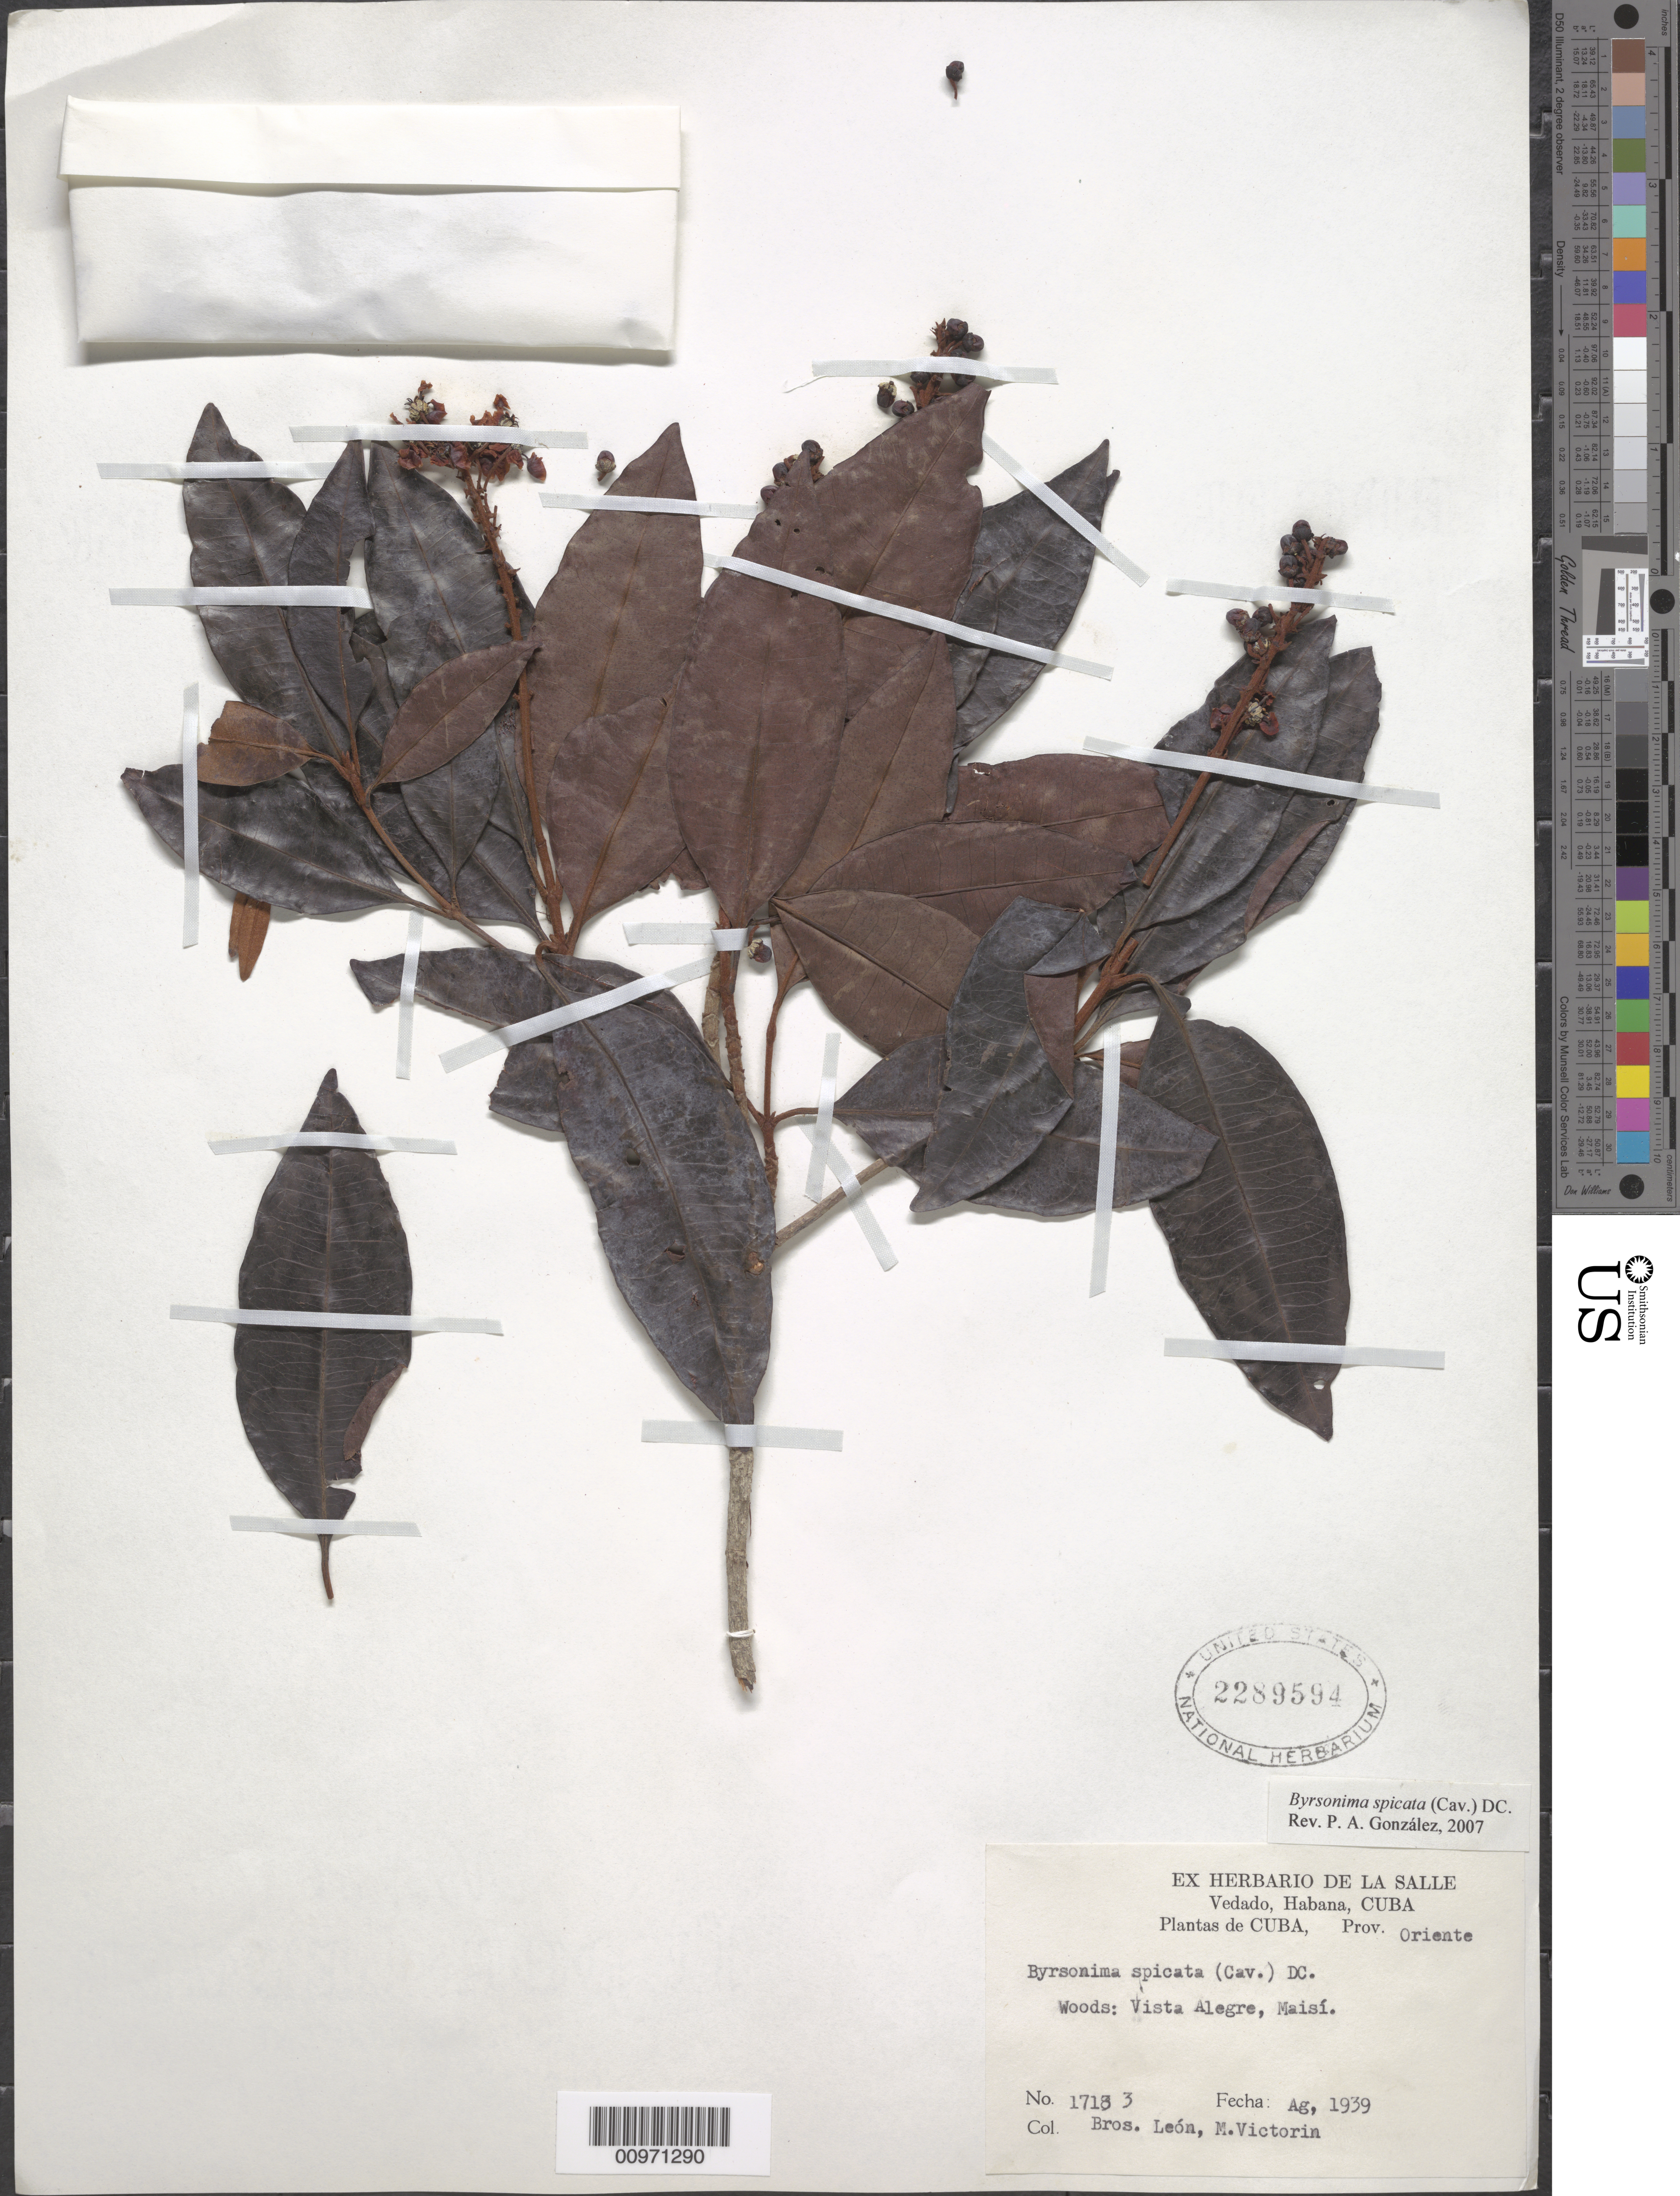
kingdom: Plantae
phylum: Tracheophyta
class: Magnoliopsida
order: Malpighiales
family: Malpighiaceae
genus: Byrsonima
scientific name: Byrsonima spicata (Cav.) DC.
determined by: González, P. A.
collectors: Bro. León & F. Victorin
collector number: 1713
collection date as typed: Aug 1939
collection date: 1939-08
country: Cuba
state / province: Oriente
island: Cuba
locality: Vista Alegre, Maisí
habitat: Woods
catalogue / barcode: US 2289594